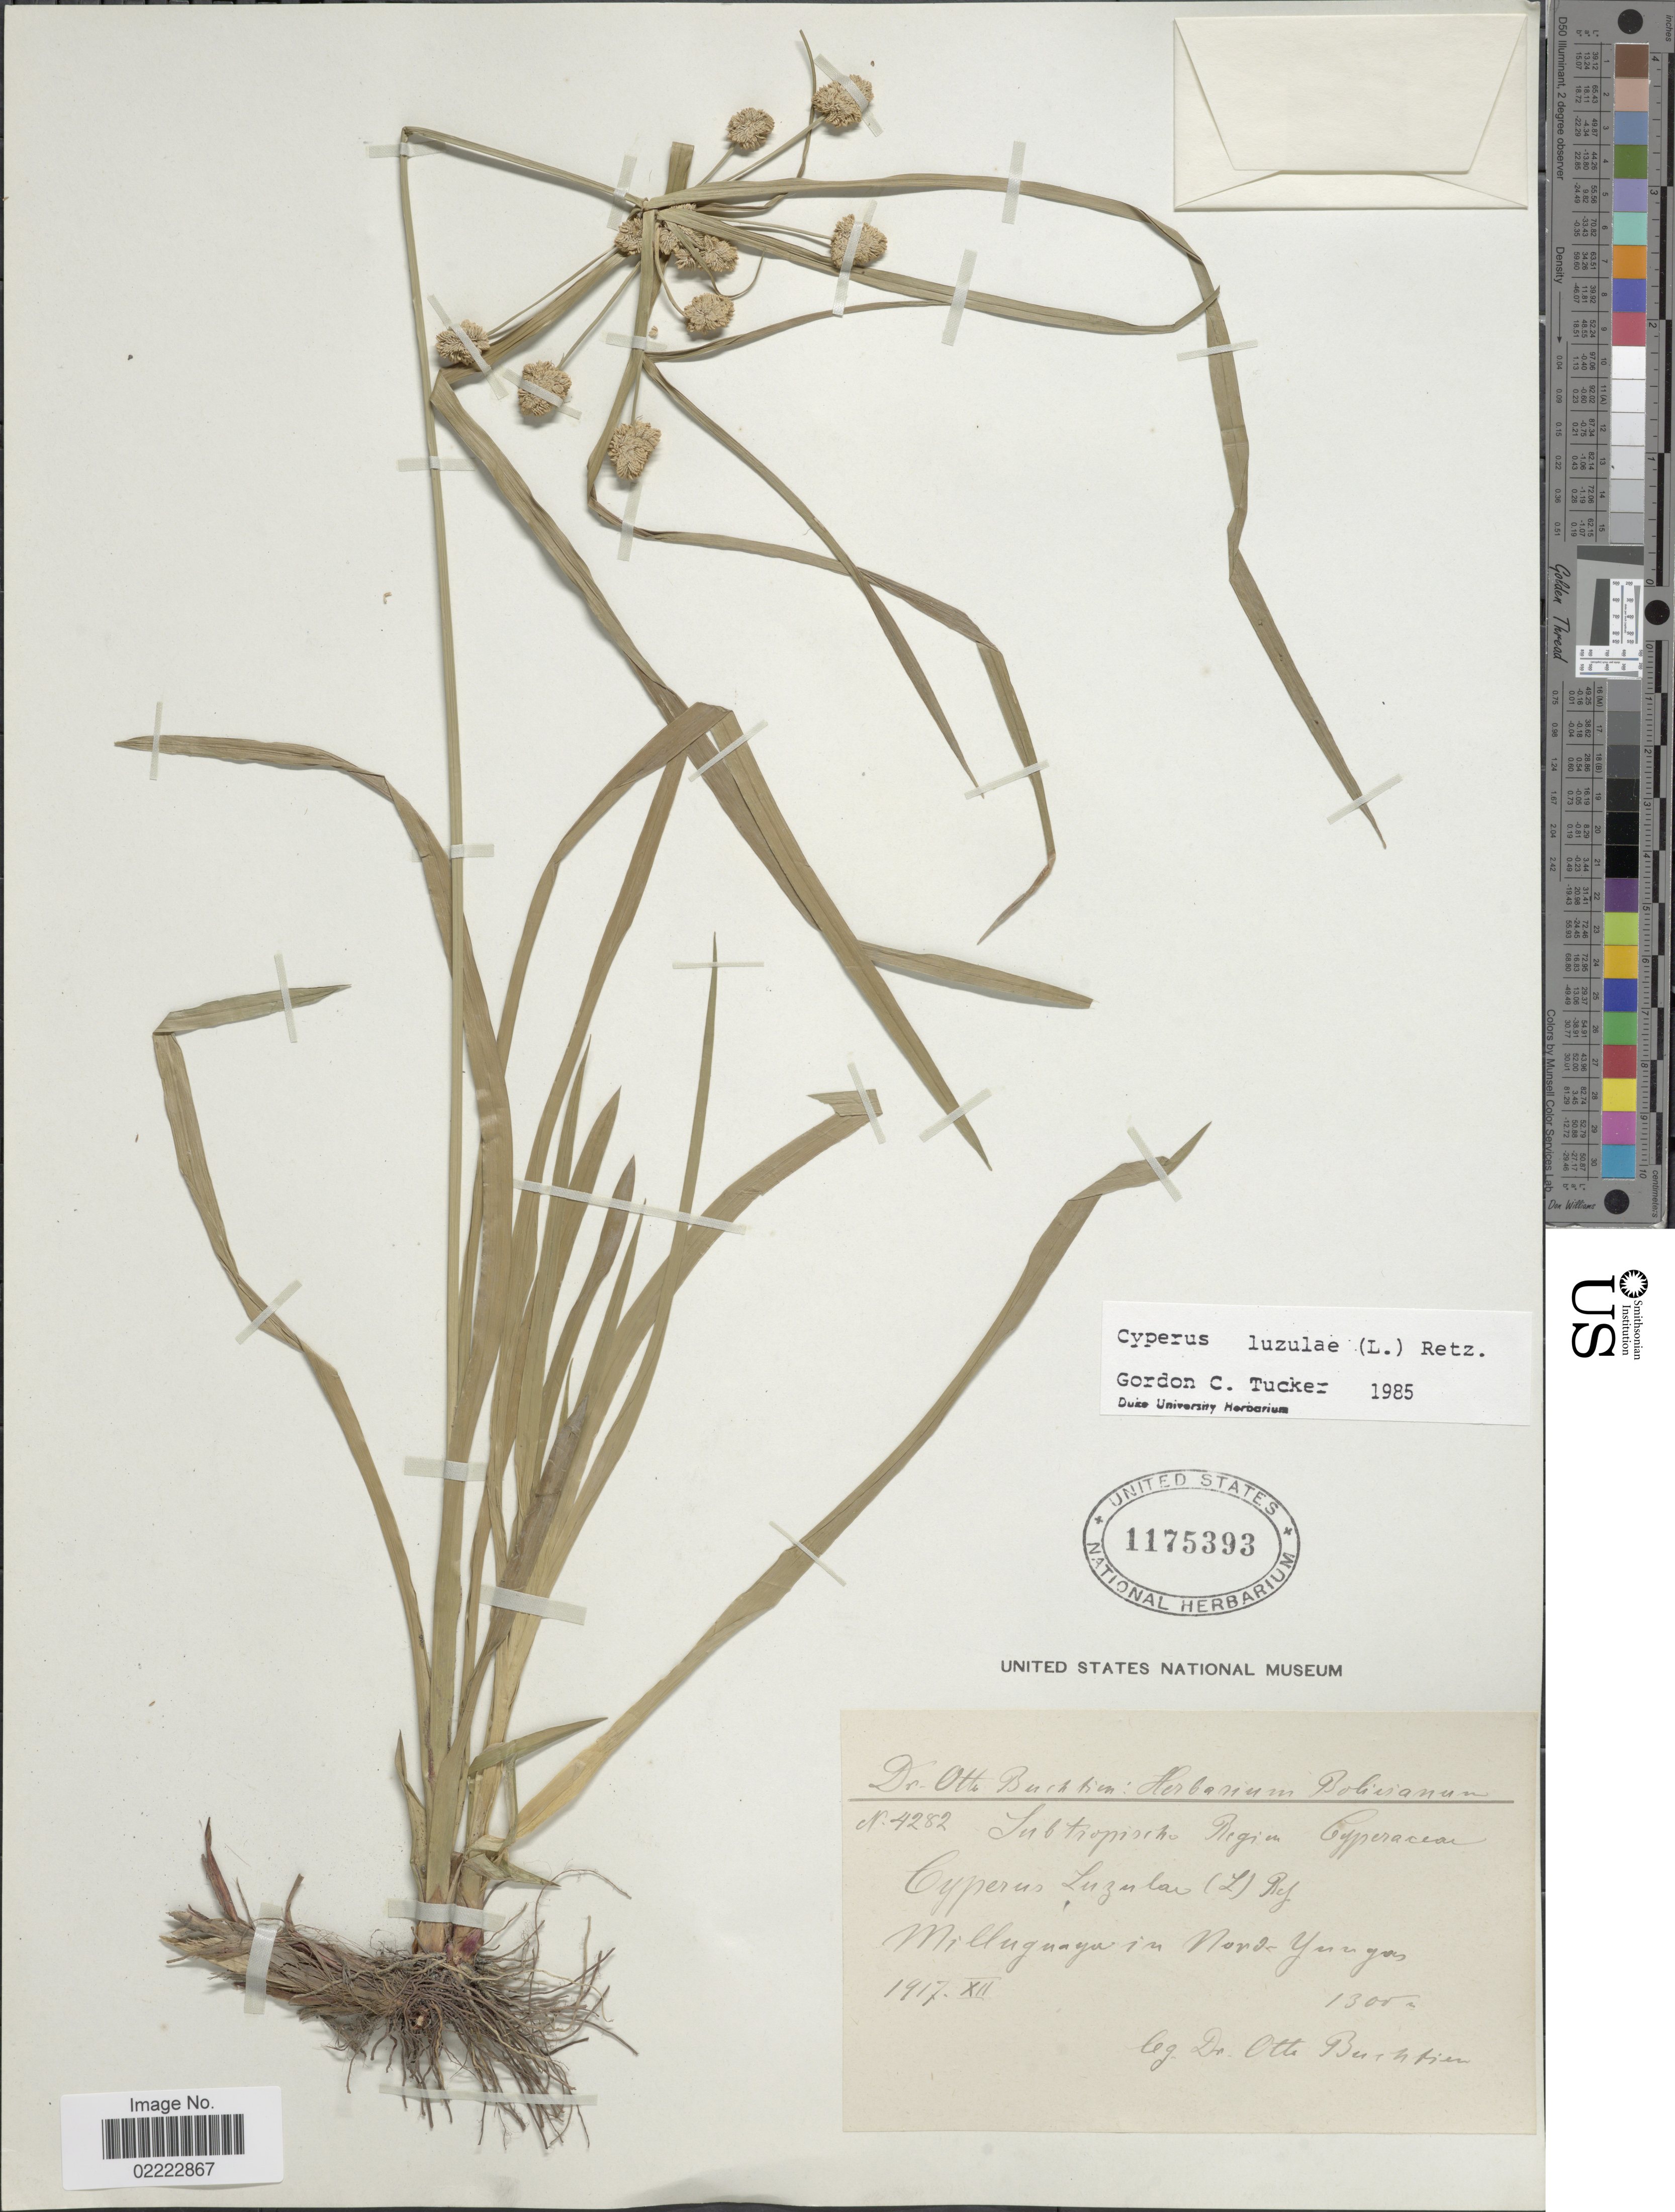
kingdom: Plantae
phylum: Tracheophyta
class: Liliopsida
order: Poales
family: Cyperaceae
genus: Cyperus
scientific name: Cyperus luzulae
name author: (L.) Rottb. ex Retz.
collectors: O. Buchtien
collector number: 4282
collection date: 1917-12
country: Bolivia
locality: Milluguaya in Nord Yungas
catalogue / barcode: US 1175393